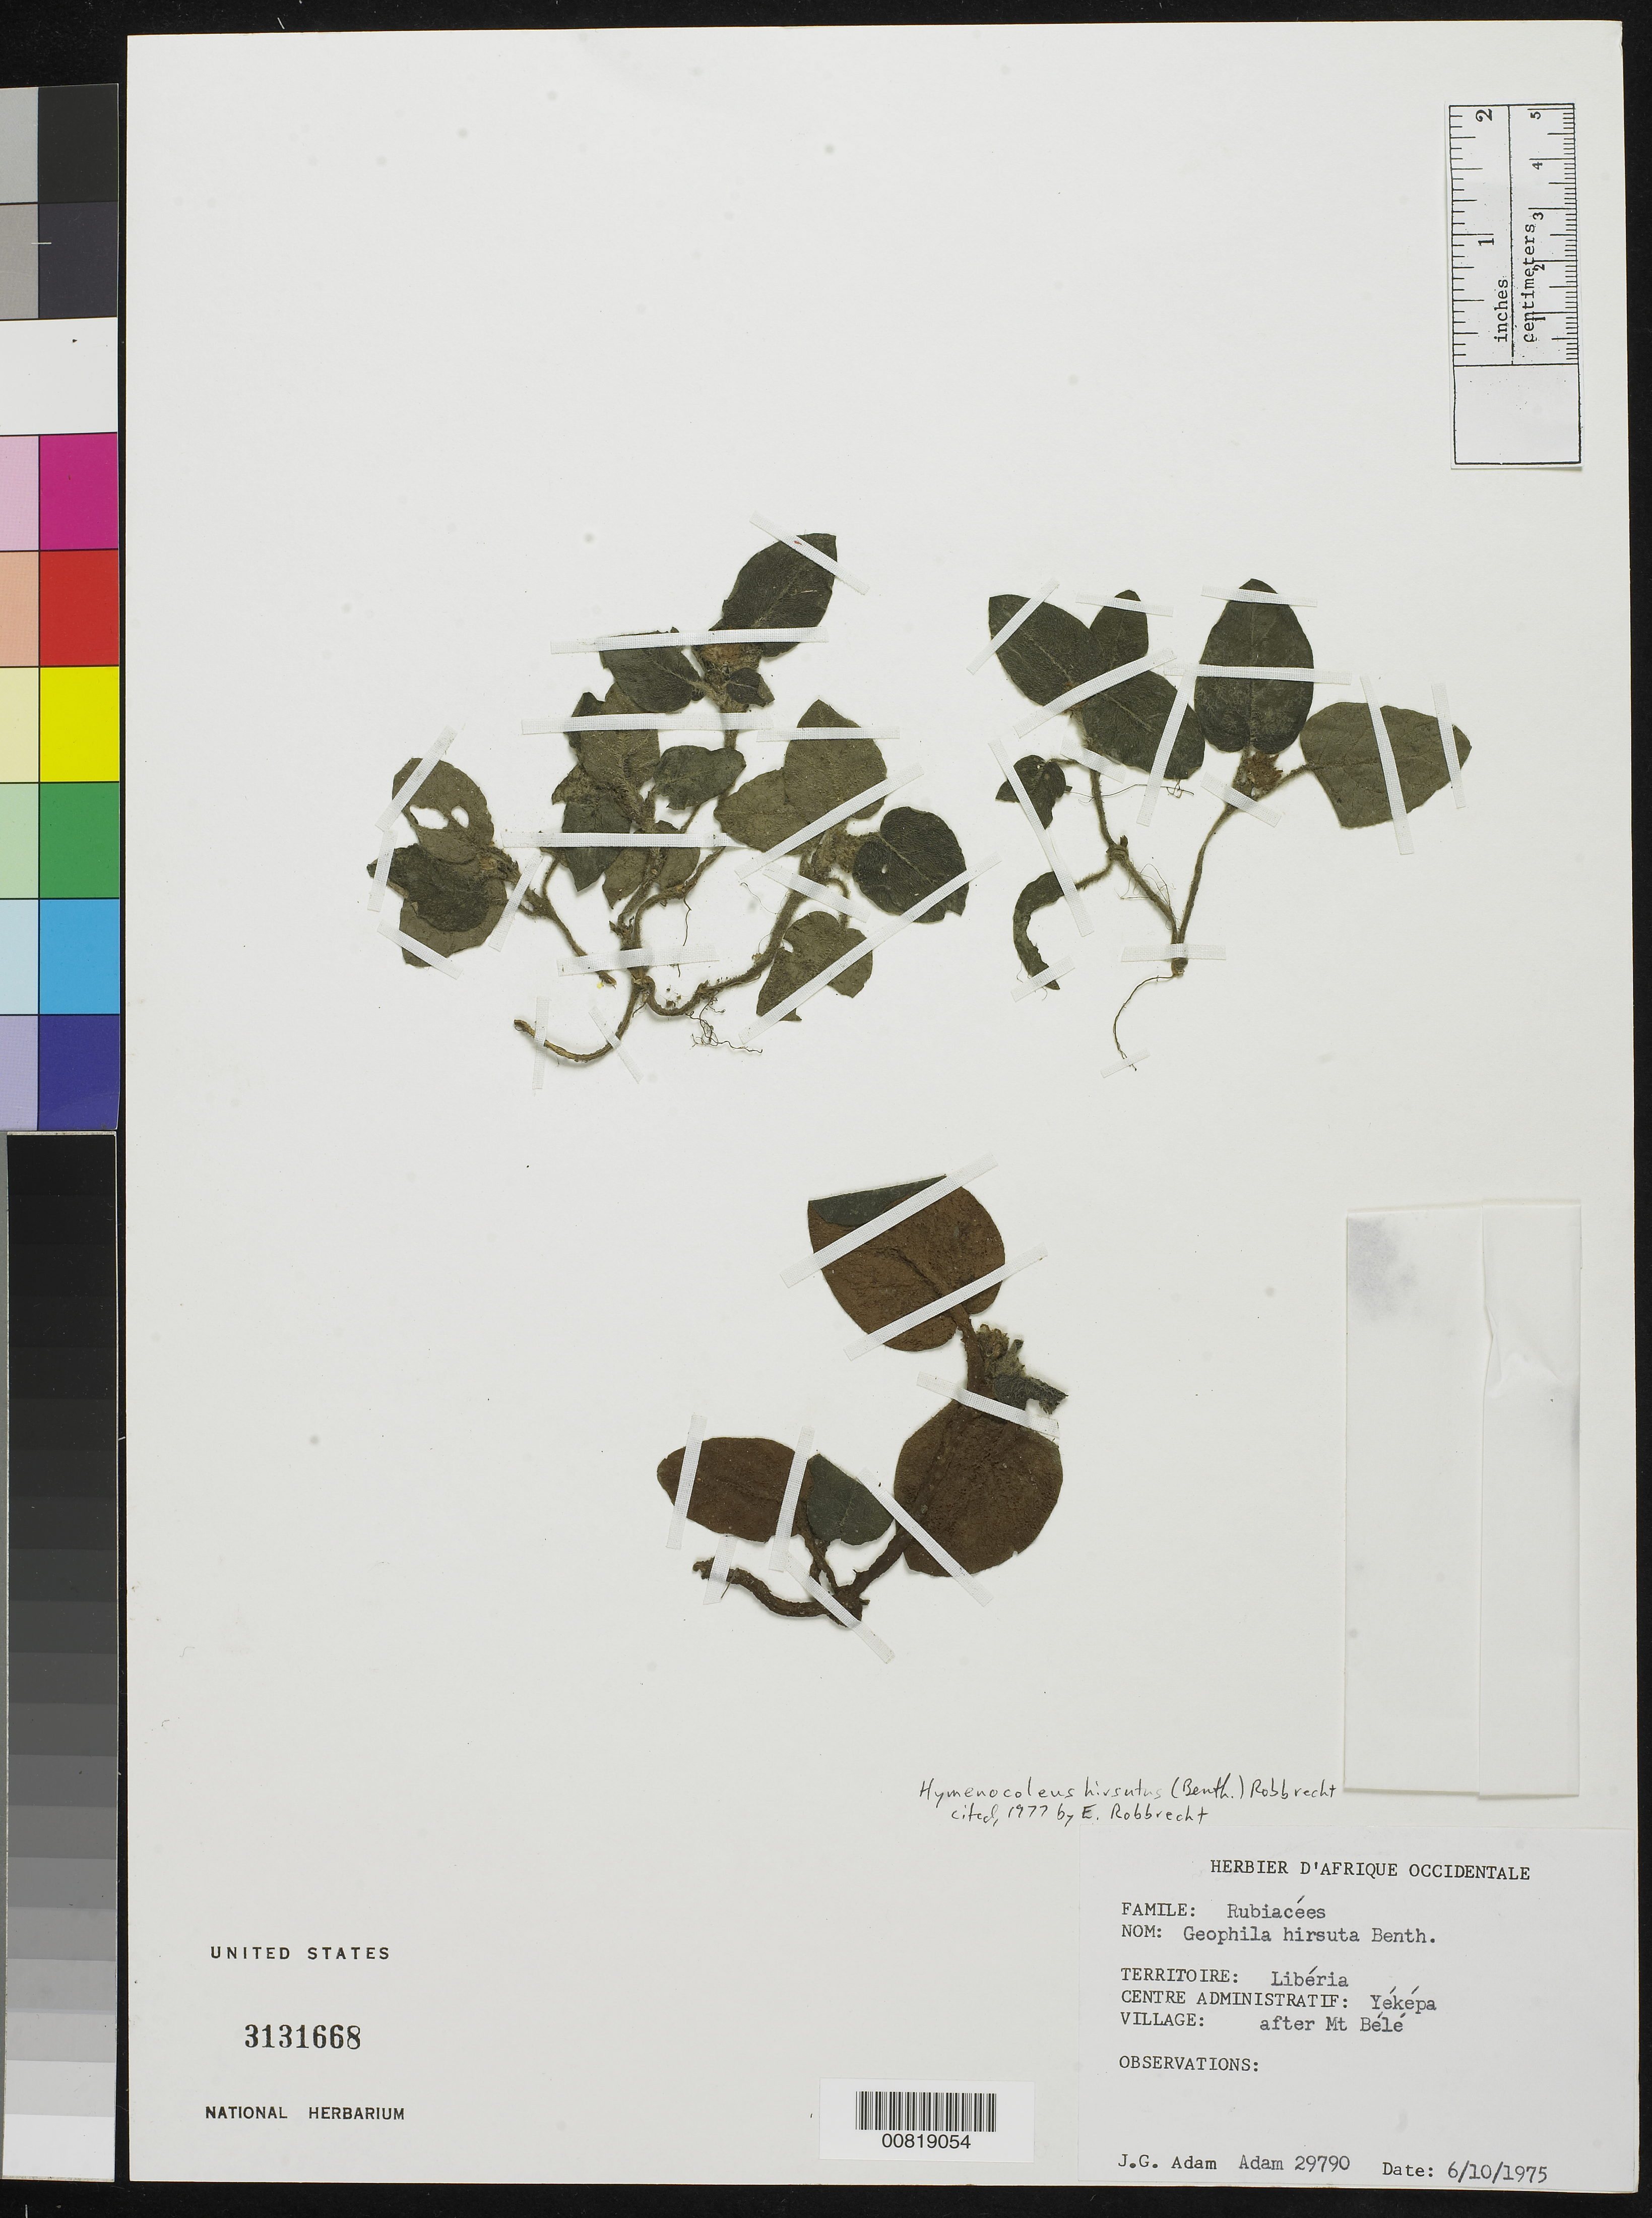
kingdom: Plantae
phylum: Tracheophyta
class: Magnoliopsida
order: Gentianales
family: Rubiaceae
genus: Hymenocoleus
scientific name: Hymenocoleus hirsutus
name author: Benth.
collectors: J. Adam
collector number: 29790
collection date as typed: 6 Oct 1975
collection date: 1975-10-06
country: Liberia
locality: Yéképa, after Mt. Bélé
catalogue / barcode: US 3131668